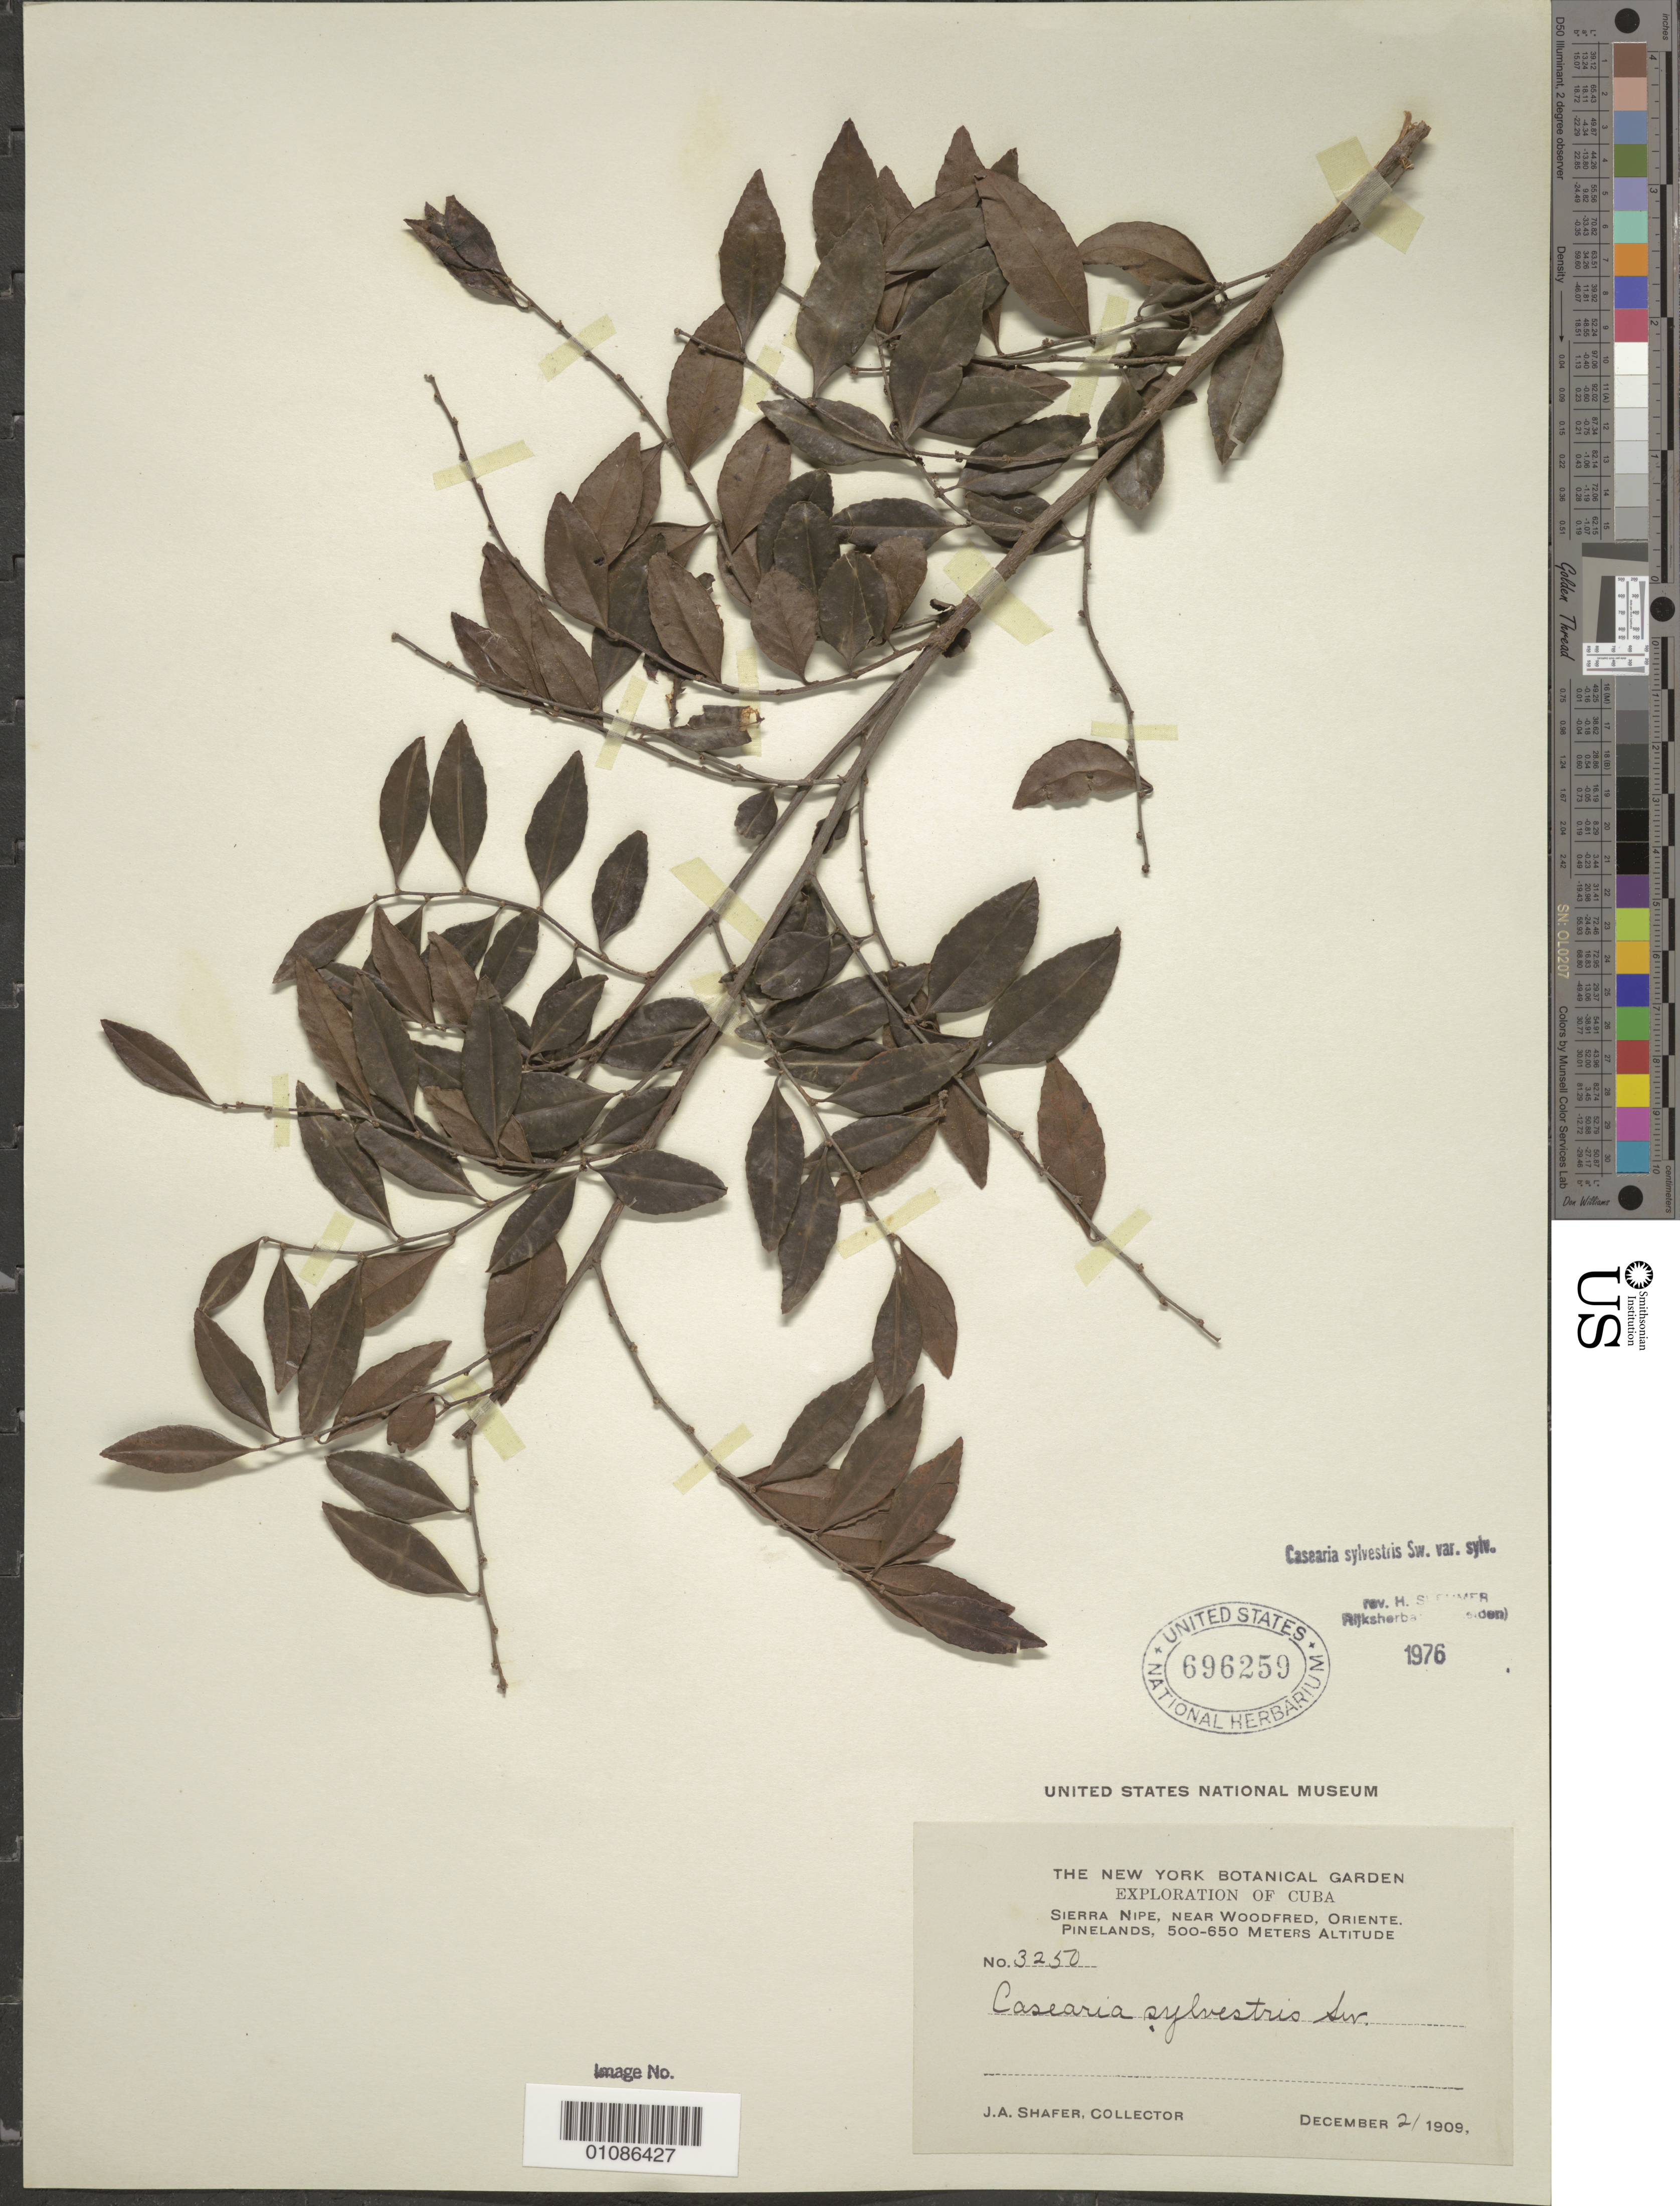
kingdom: Plantae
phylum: Tracheophyta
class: Magnoliopsida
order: Malpighiales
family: Salicaceae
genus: Casearia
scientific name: Casearia sylvestris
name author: Sw.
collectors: J. A. Shafer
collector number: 3250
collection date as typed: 21 Dec 1909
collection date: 1909-12-21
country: Cuba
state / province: Holguín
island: Cuba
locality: Sierra Nipe, near Woodfred, Oriente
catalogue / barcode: US 696259